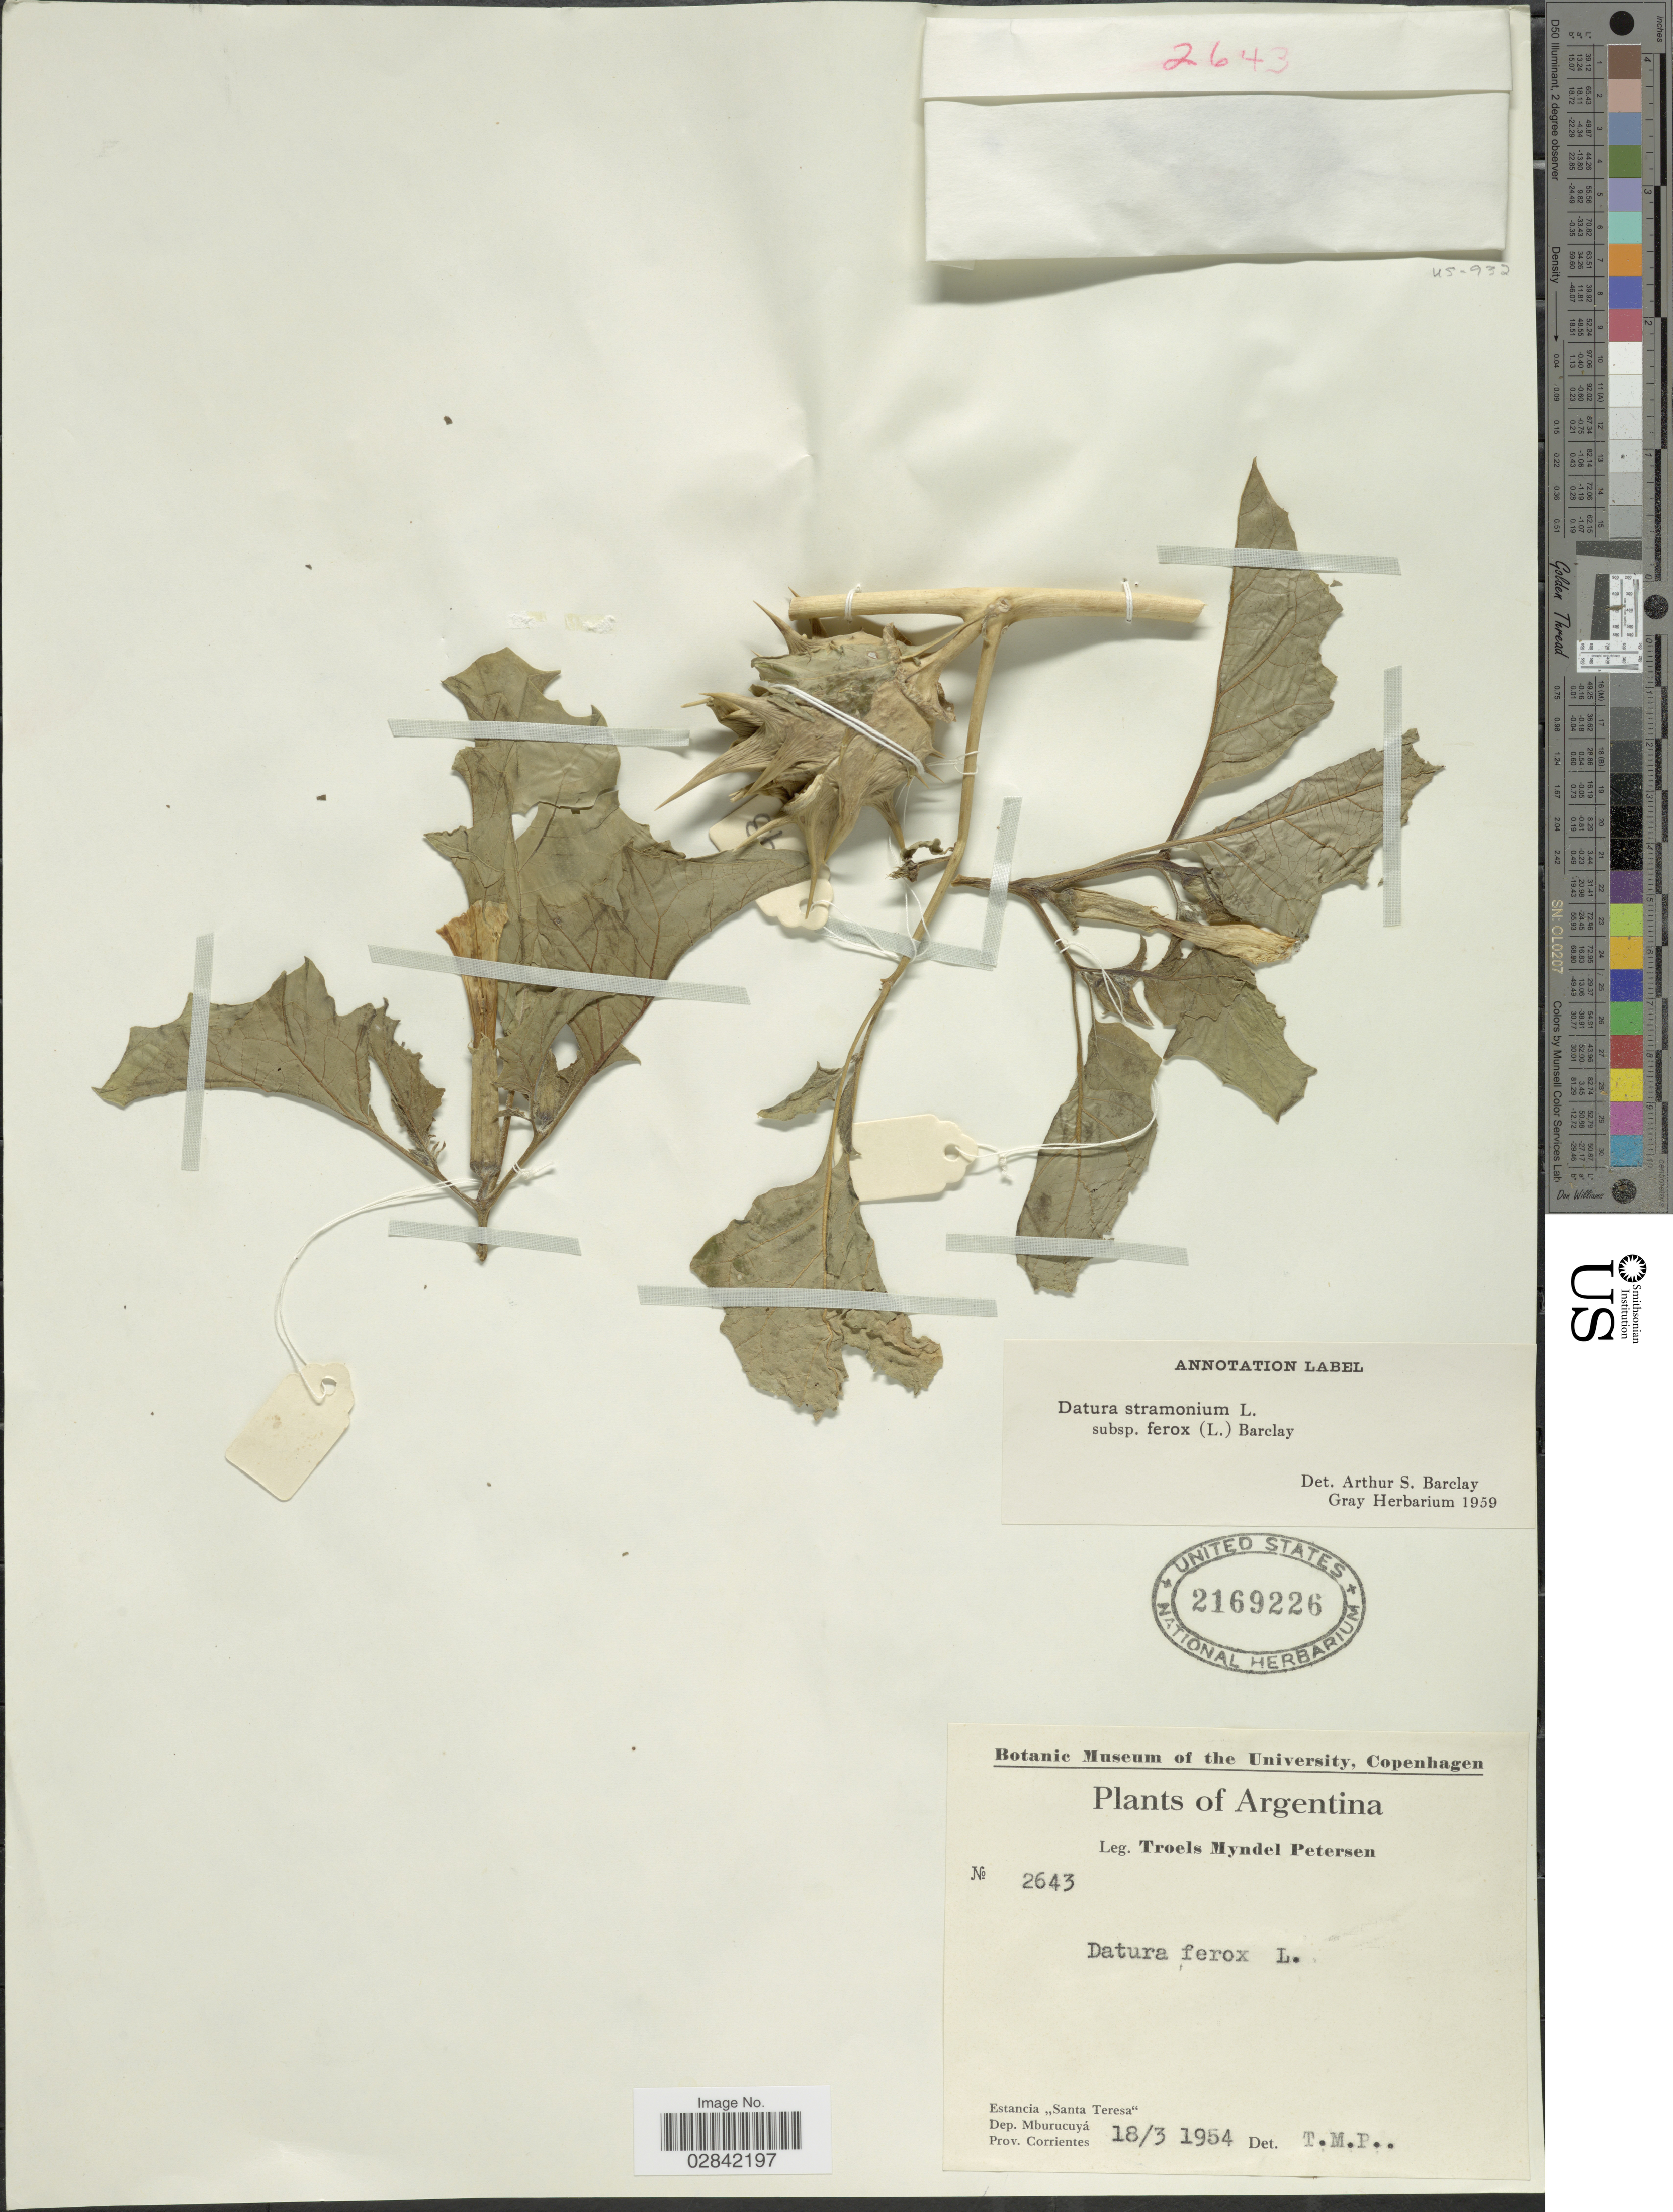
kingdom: Plantae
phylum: Tracheophyta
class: Magnoliopsida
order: Solanales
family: Solanaceae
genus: Datura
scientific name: Datura stramonium var. tatula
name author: (L.) Torr.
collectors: T. M. Petersen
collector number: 2643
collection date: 1954-03-18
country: Argentina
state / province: Corrientes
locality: Estancia "Santa Teresa", Dep. Mburucuyá, Prov. Corrientes.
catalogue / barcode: US 2169226